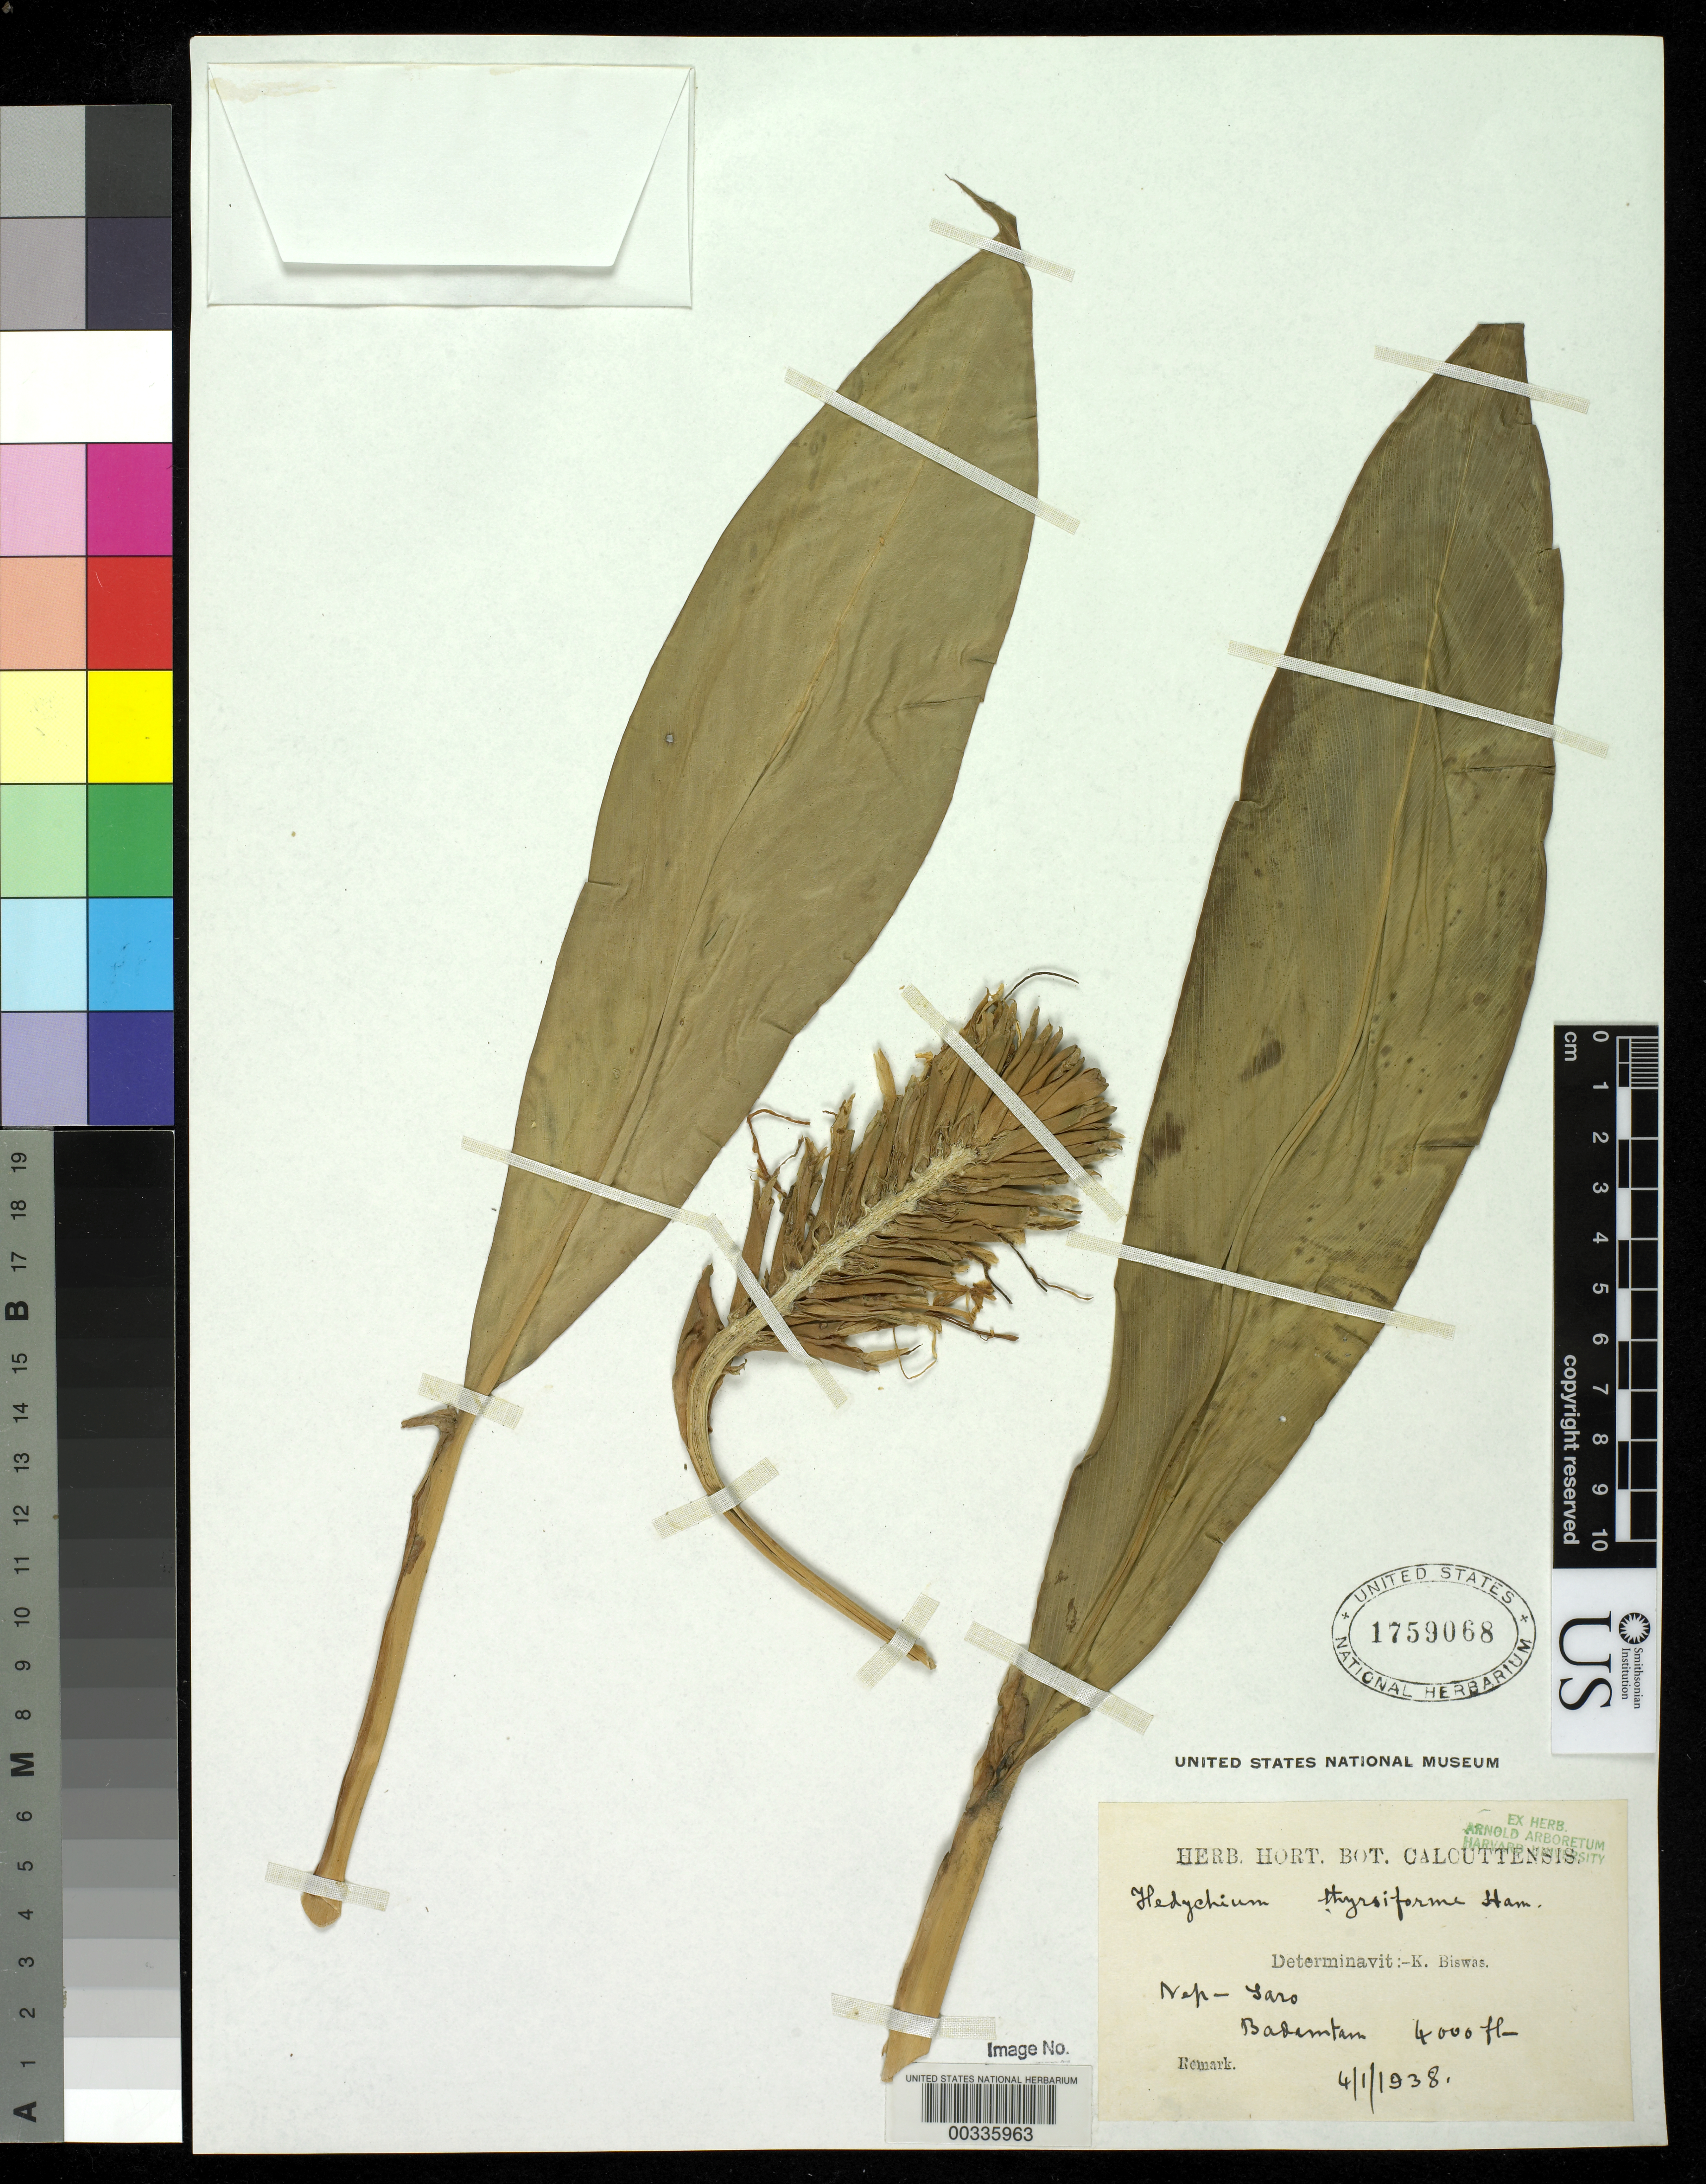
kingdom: Plantae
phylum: Tracheophyta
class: Liliopsida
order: Zingiberales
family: Zingiberaceae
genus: Hedychium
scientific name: Hedychium thyrsiforme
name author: Sm.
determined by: Biswas, K.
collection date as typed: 01 Apr 1938 or 04 Jan 1938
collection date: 1938-01-04 or 1938-04-01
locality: Nep - saro, badamtam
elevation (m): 1219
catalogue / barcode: US 1759068